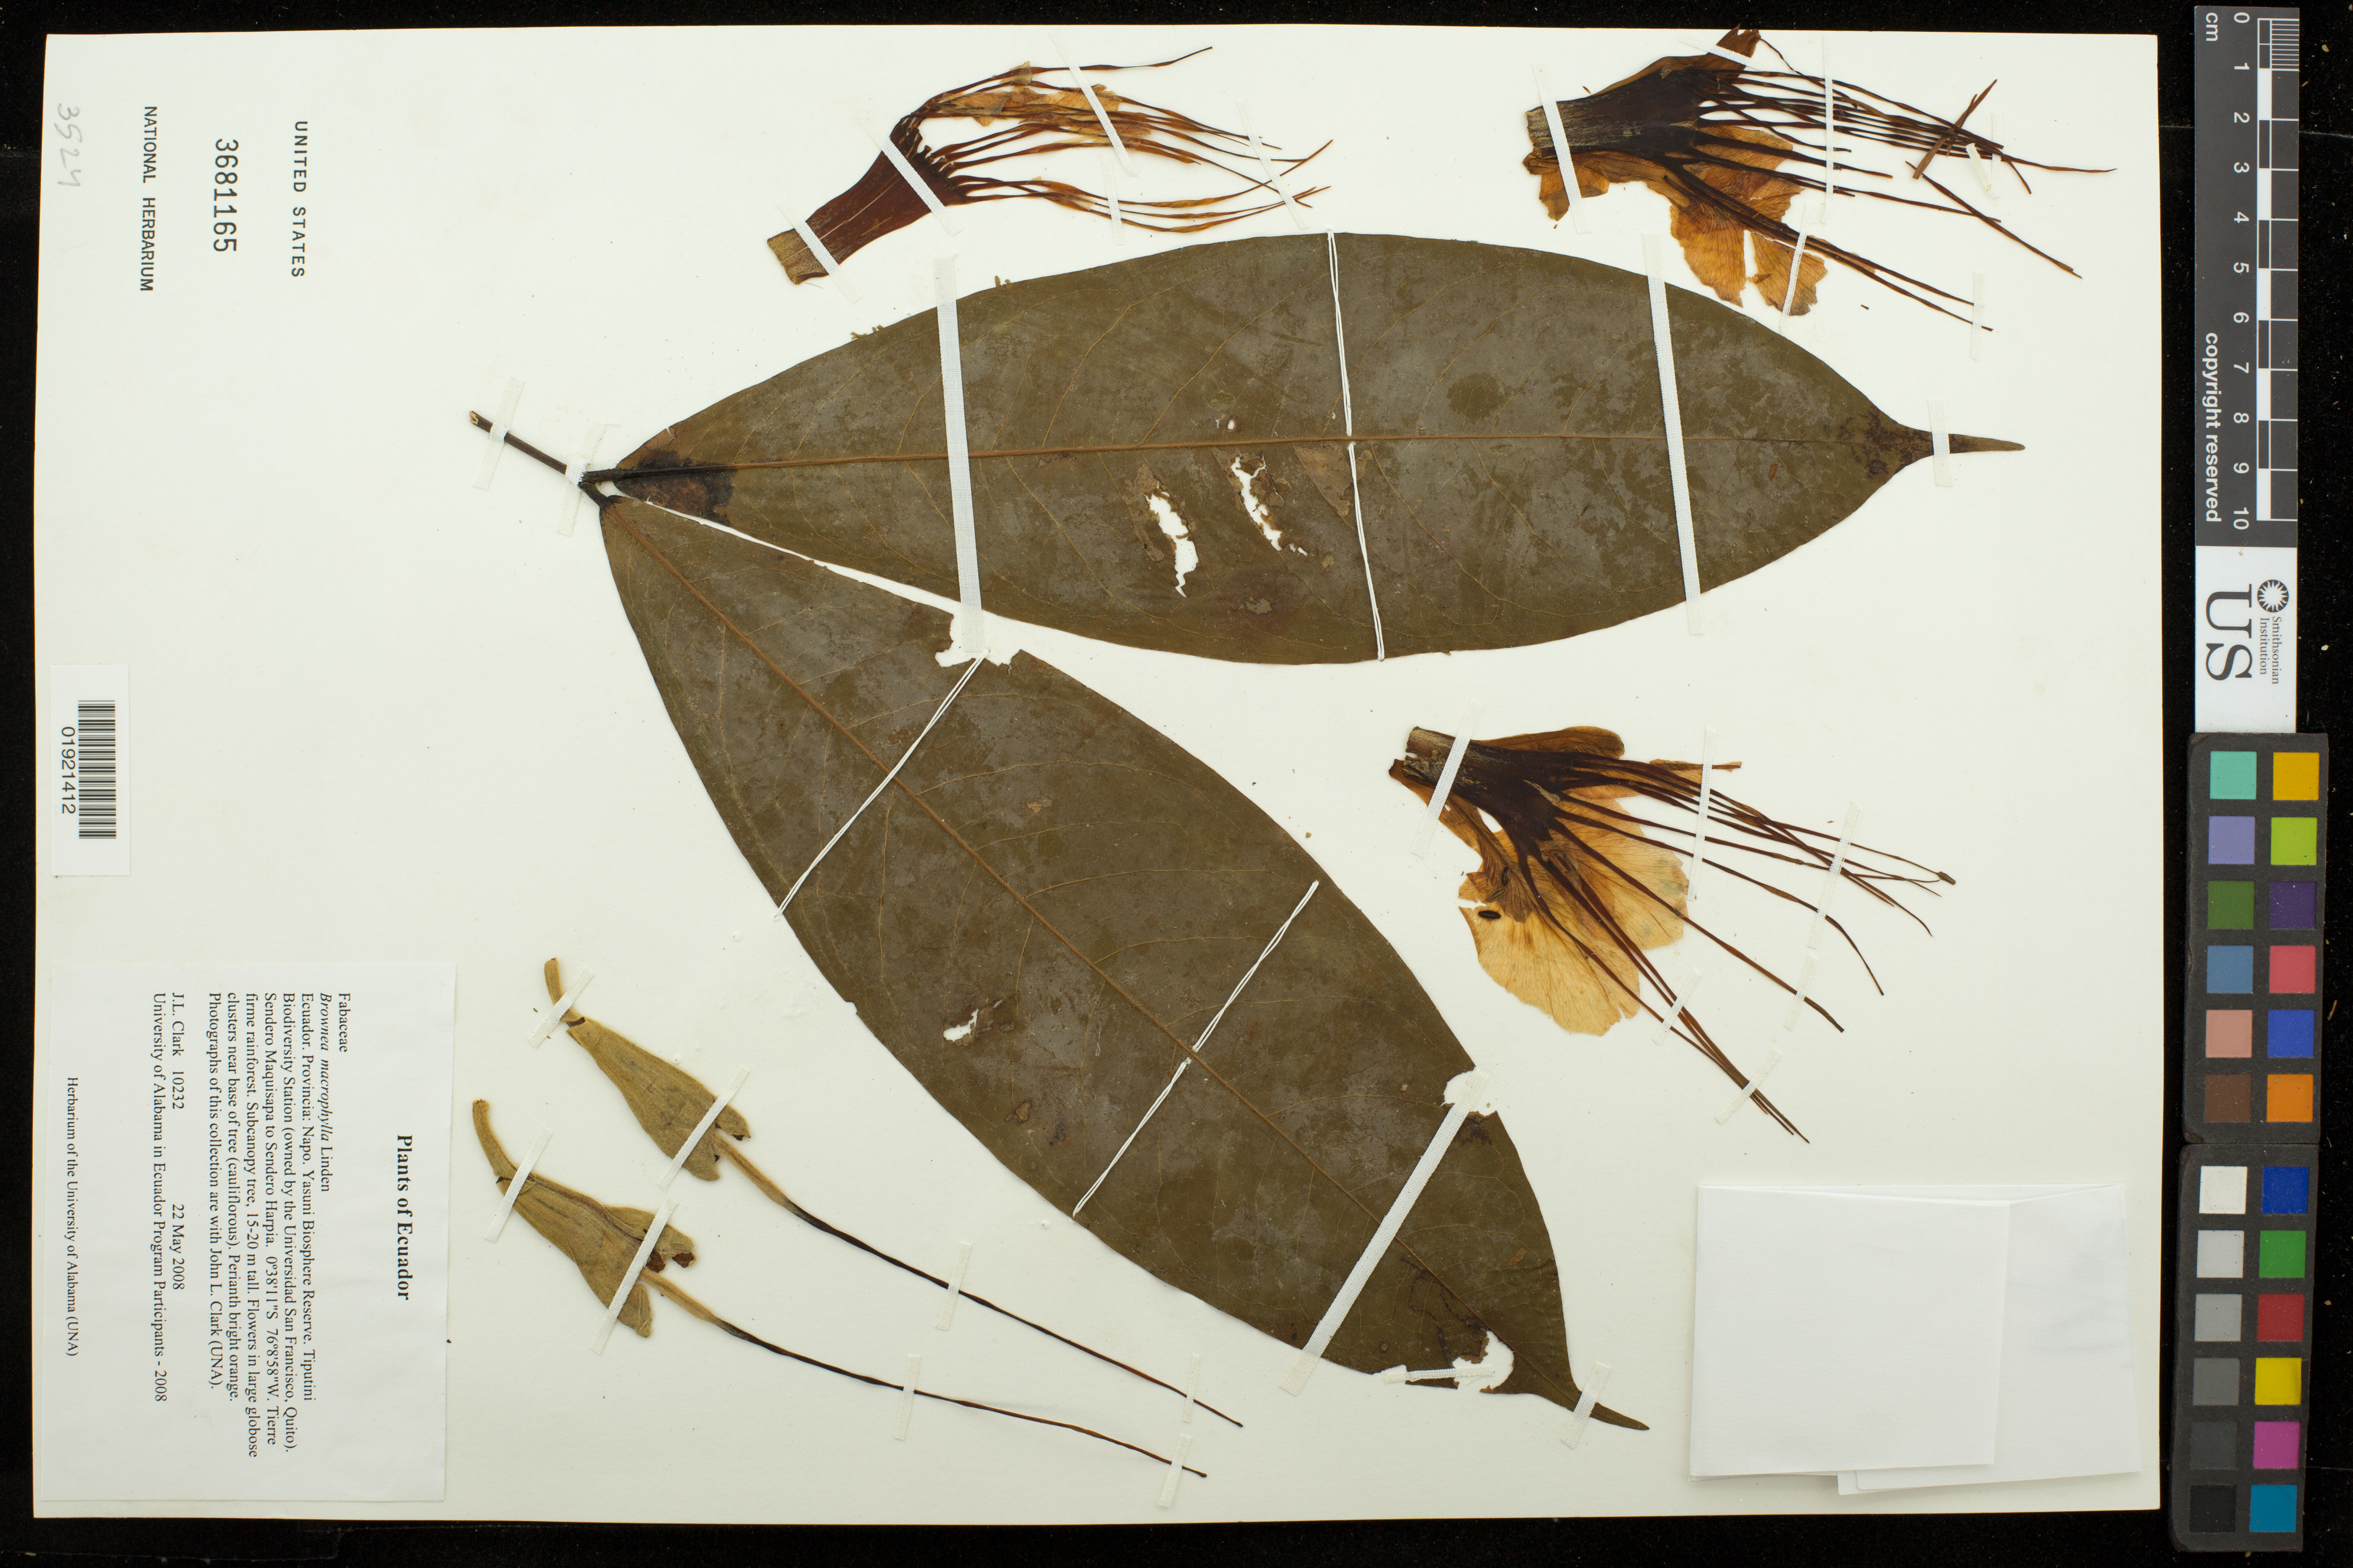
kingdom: Plantae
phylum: Tracheophyta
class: Magnoliopsida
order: Fabales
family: Fabaceae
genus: Brownea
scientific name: Brownea macrophylla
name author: B.L. Linden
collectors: J. L. Clark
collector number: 10232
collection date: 2008-05-22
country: Ecuador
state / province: Napo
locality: Yasuni Biosphere Reserve. Tiputini Biodiversity Station (owned by the Universidad San Francisco, Quito). Sendero Maquisapa to Sendero Harpia.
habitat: Tierre firme rainforest.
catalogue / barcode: US 3682265